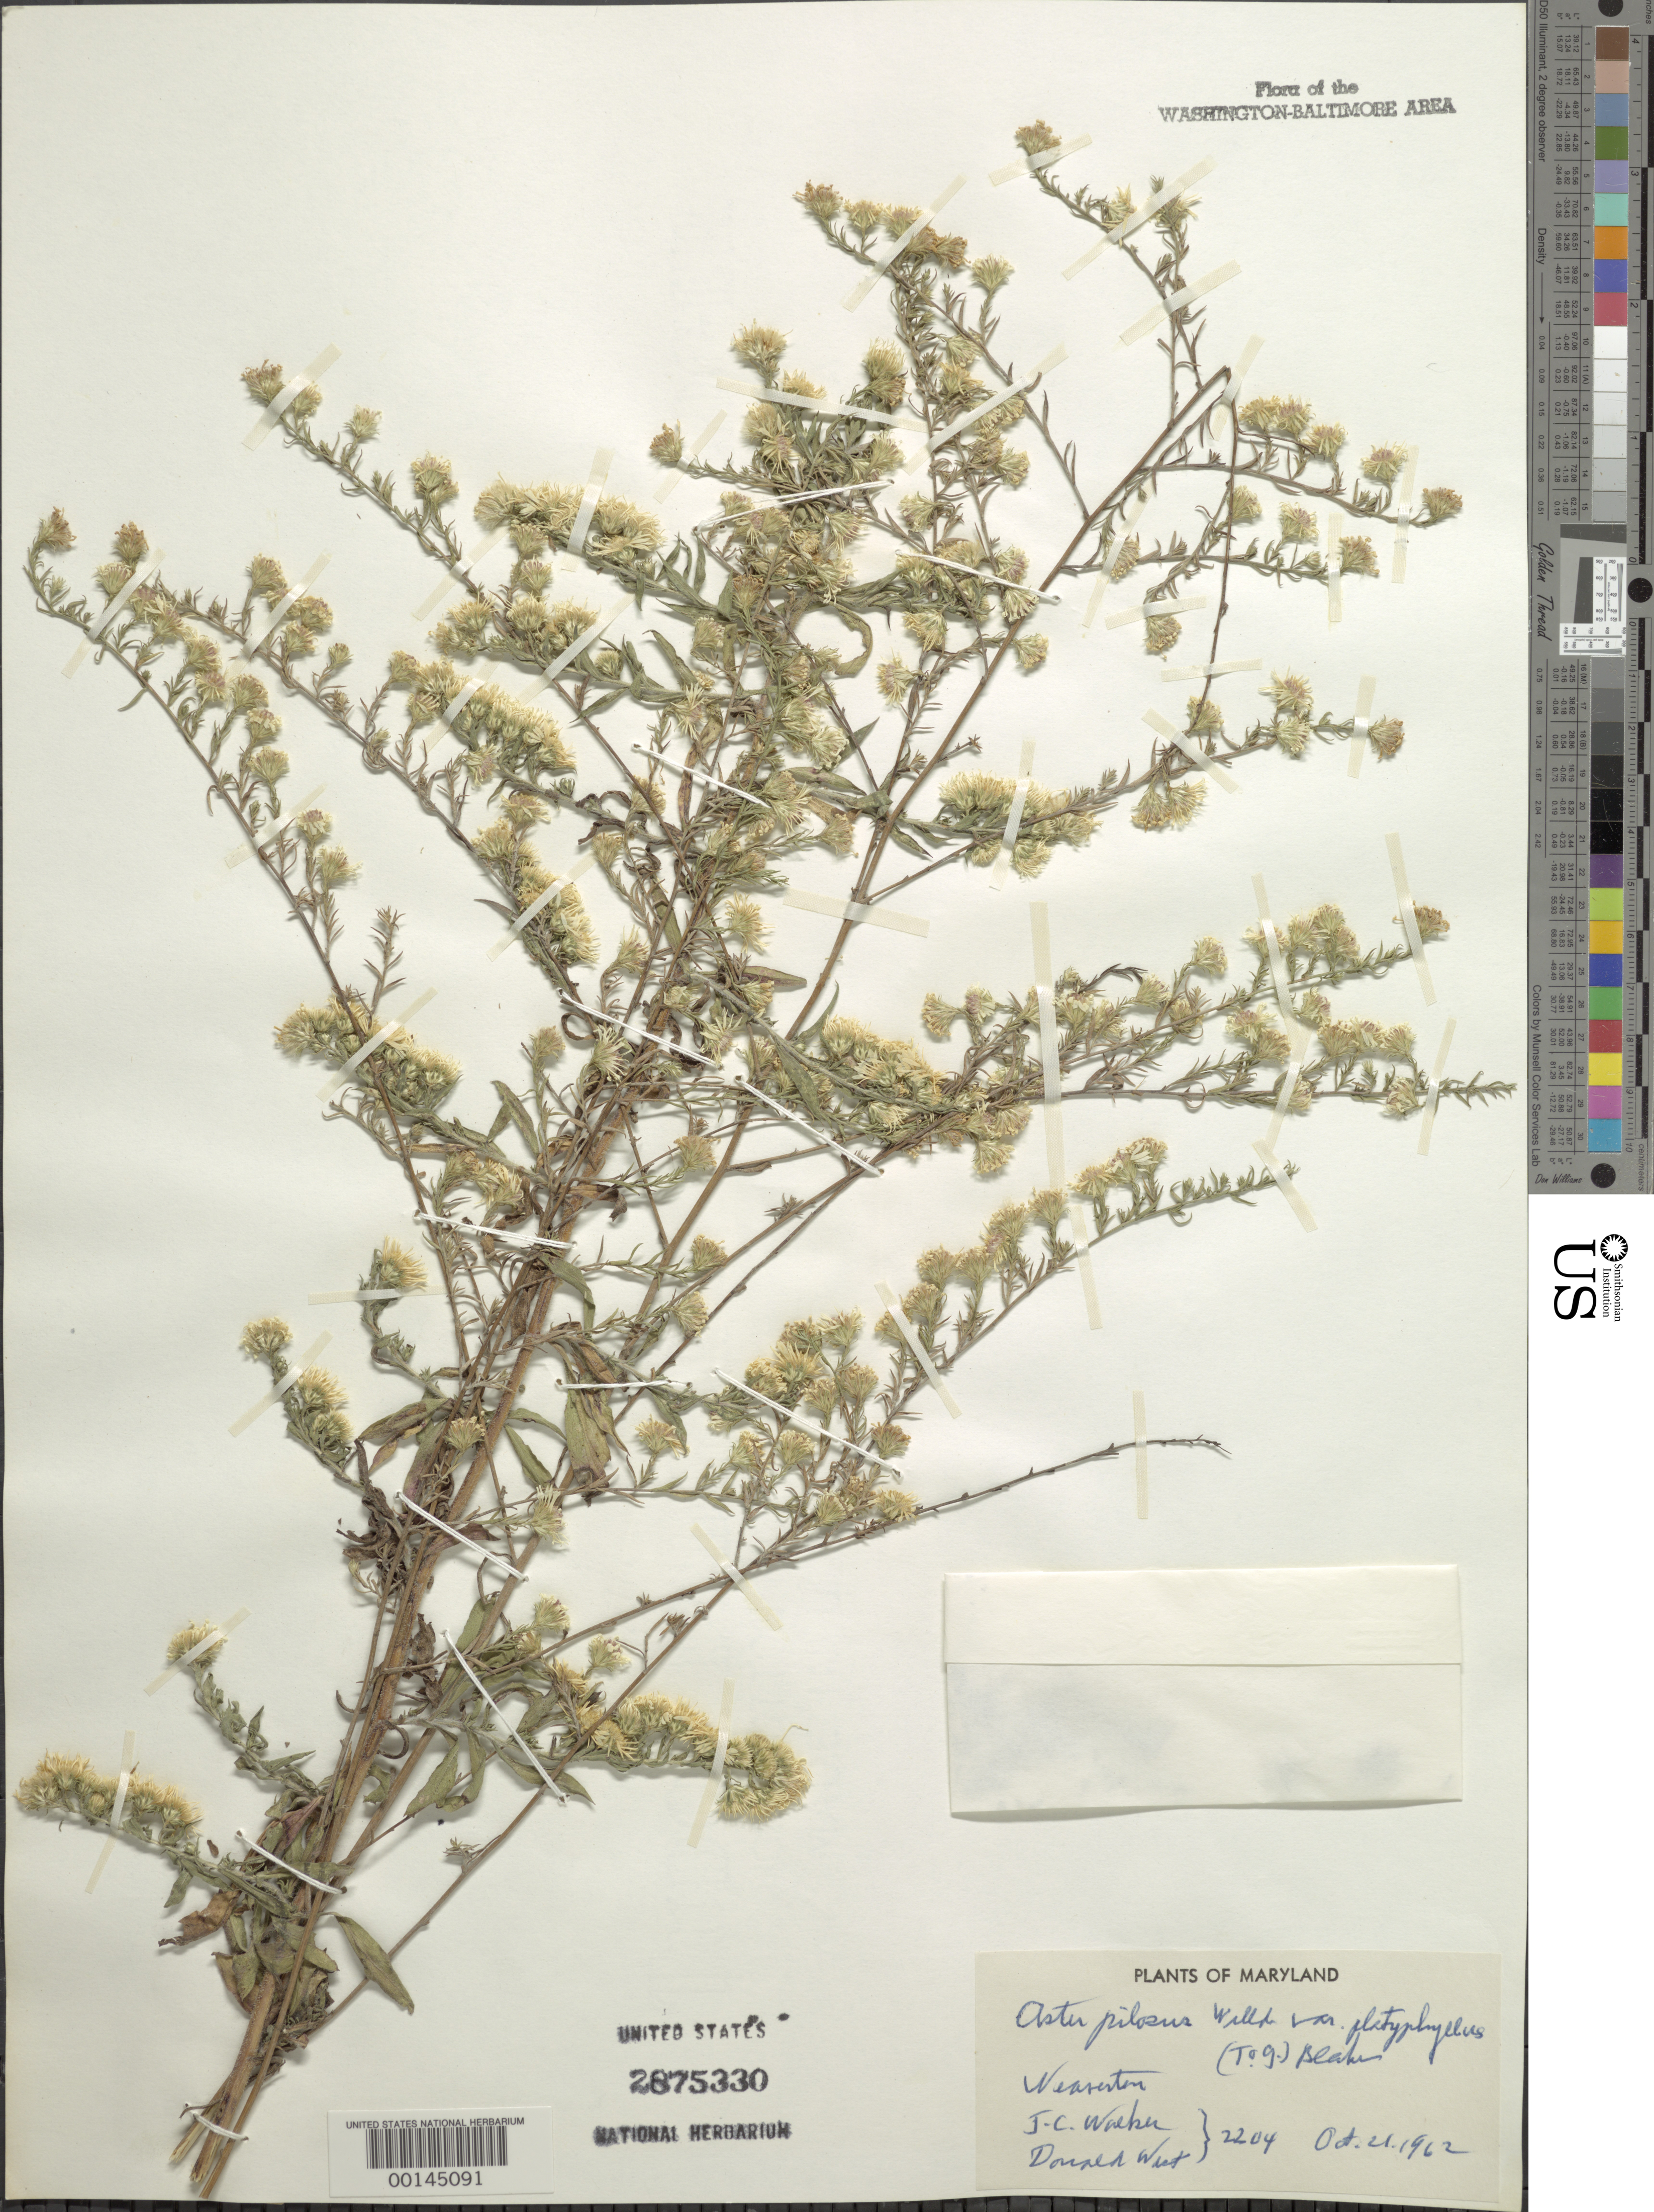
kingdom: Plantae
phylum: Tracheophyta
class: Magnoliopsida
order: Asterales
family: Asteraceae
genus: Symphyotrichum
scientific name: Symphyotrichum pilosum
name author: (Willd.) G.L. Nesom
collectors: J. Walker & D. West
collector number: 2204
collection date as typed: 21 Oct 1962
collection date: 1962-10-21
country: United States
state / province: Maryland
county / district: Baltimore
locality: Weaverton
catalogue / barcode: US 2875330